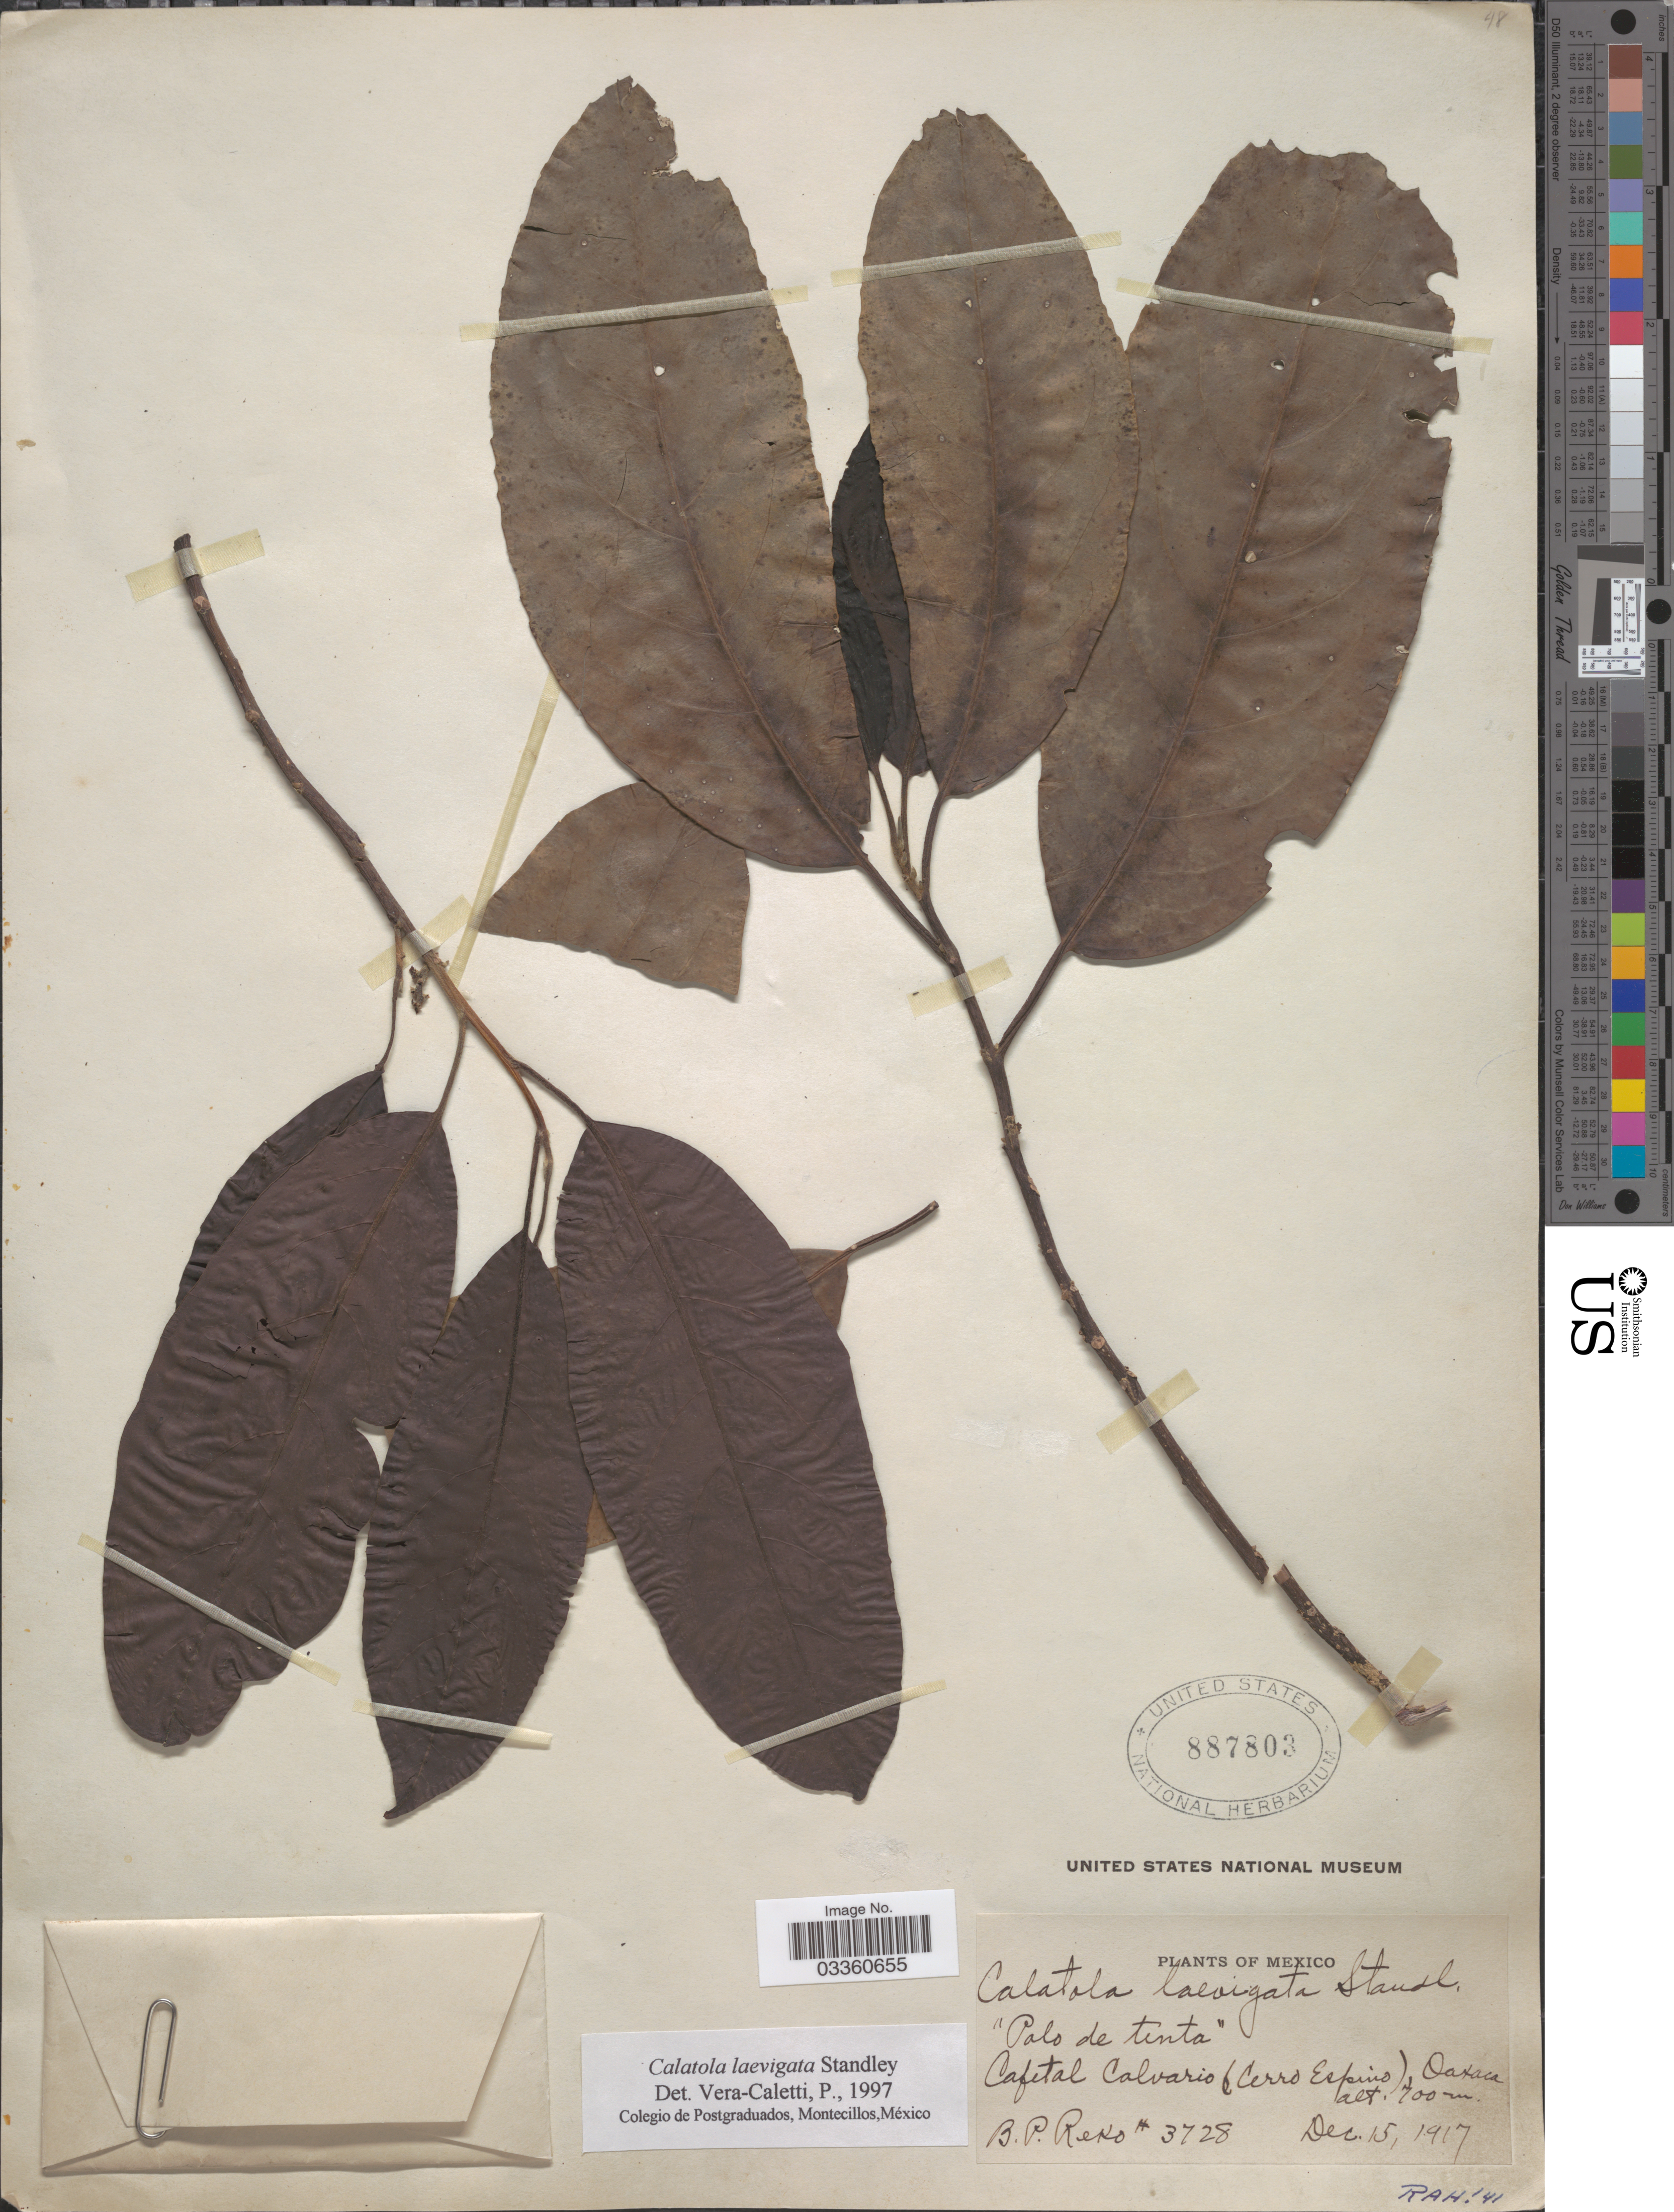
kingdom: Plantae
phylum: Tracheophyta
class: Magnoliopsida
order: Metteniusales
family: Metteniusaceae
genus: Calatola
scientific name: Calatola laevigata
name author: Standl.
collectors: B. P. Reko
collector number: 3728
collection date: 1917-12-15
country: Mexico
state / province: Oaxaca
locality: Cafetal Calvario (Cerro Espino).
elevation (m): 700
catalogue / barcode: US 887803